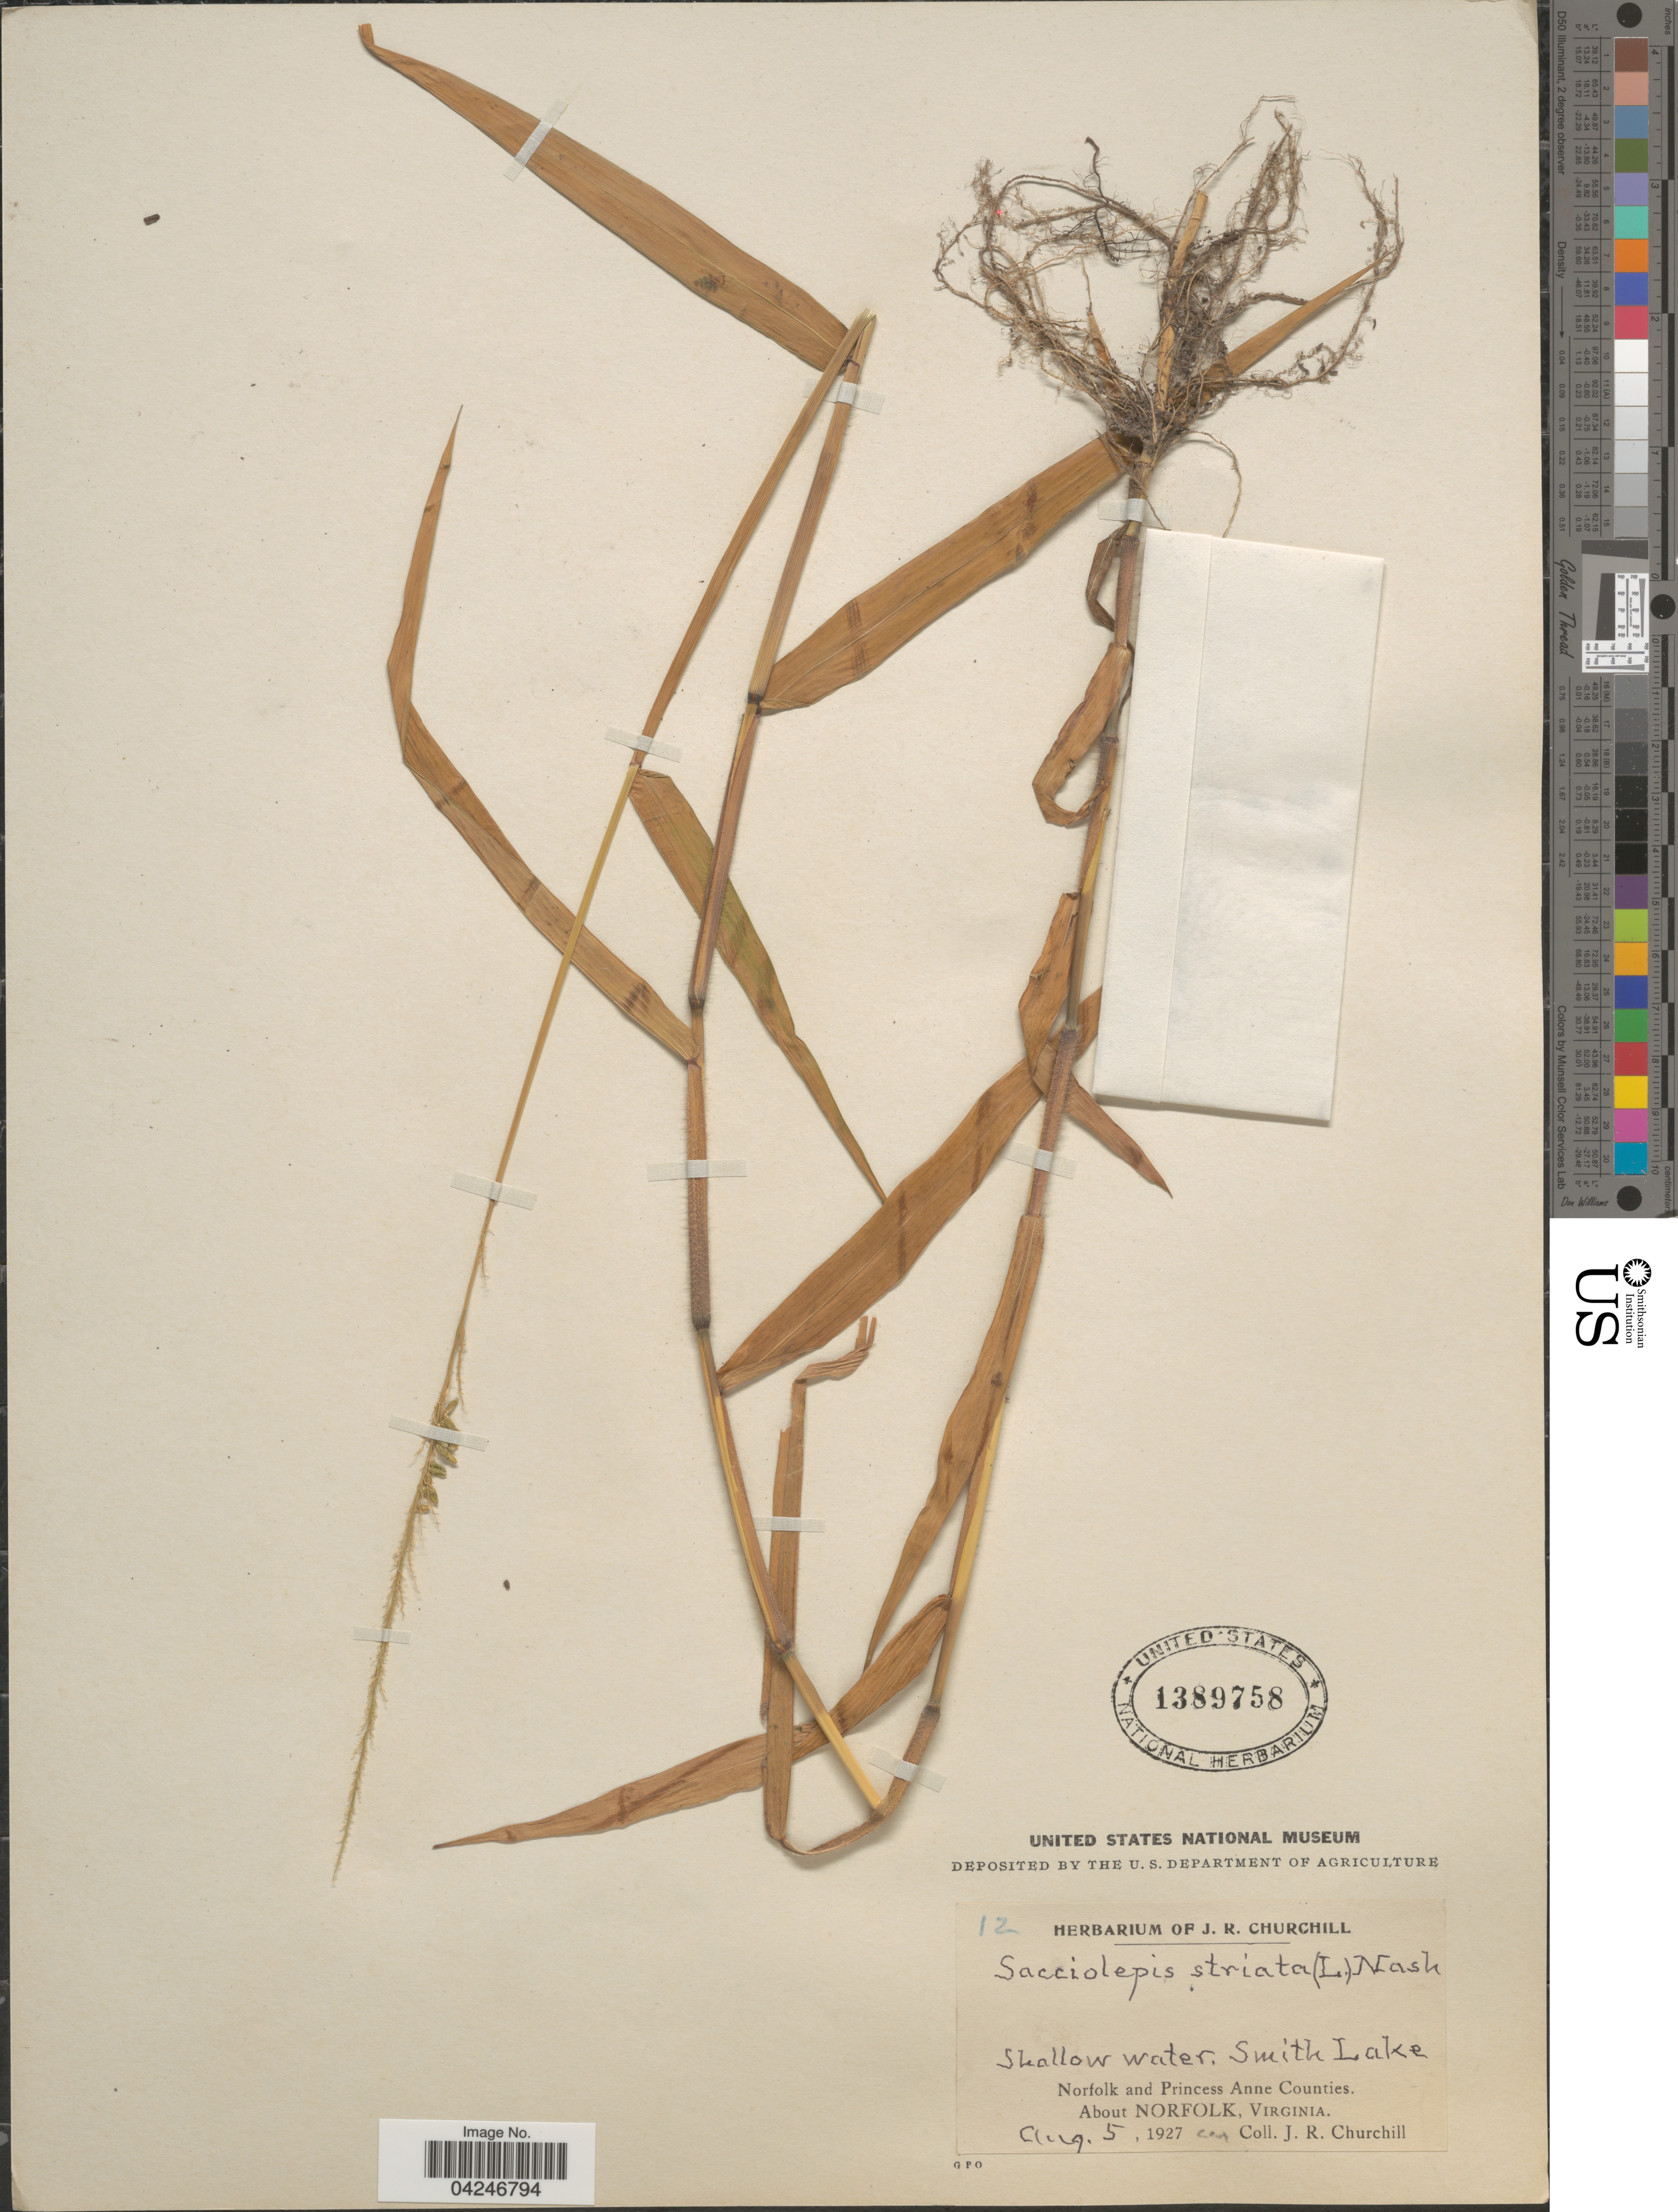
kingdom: Plantae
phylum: Tracheophyta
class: Liliopsida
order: Poales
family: Poaceae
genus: Sacciolepis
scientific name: Sacciolepis striata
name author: (L.) Nash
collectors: J. Churchill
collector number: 12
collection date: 1927-08-05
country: United States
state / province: Virginia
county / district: City of Norfolk / City of Virginia Beach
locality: About Norfolk. Shallow water, Smith Lake.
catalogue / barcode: US 1389758